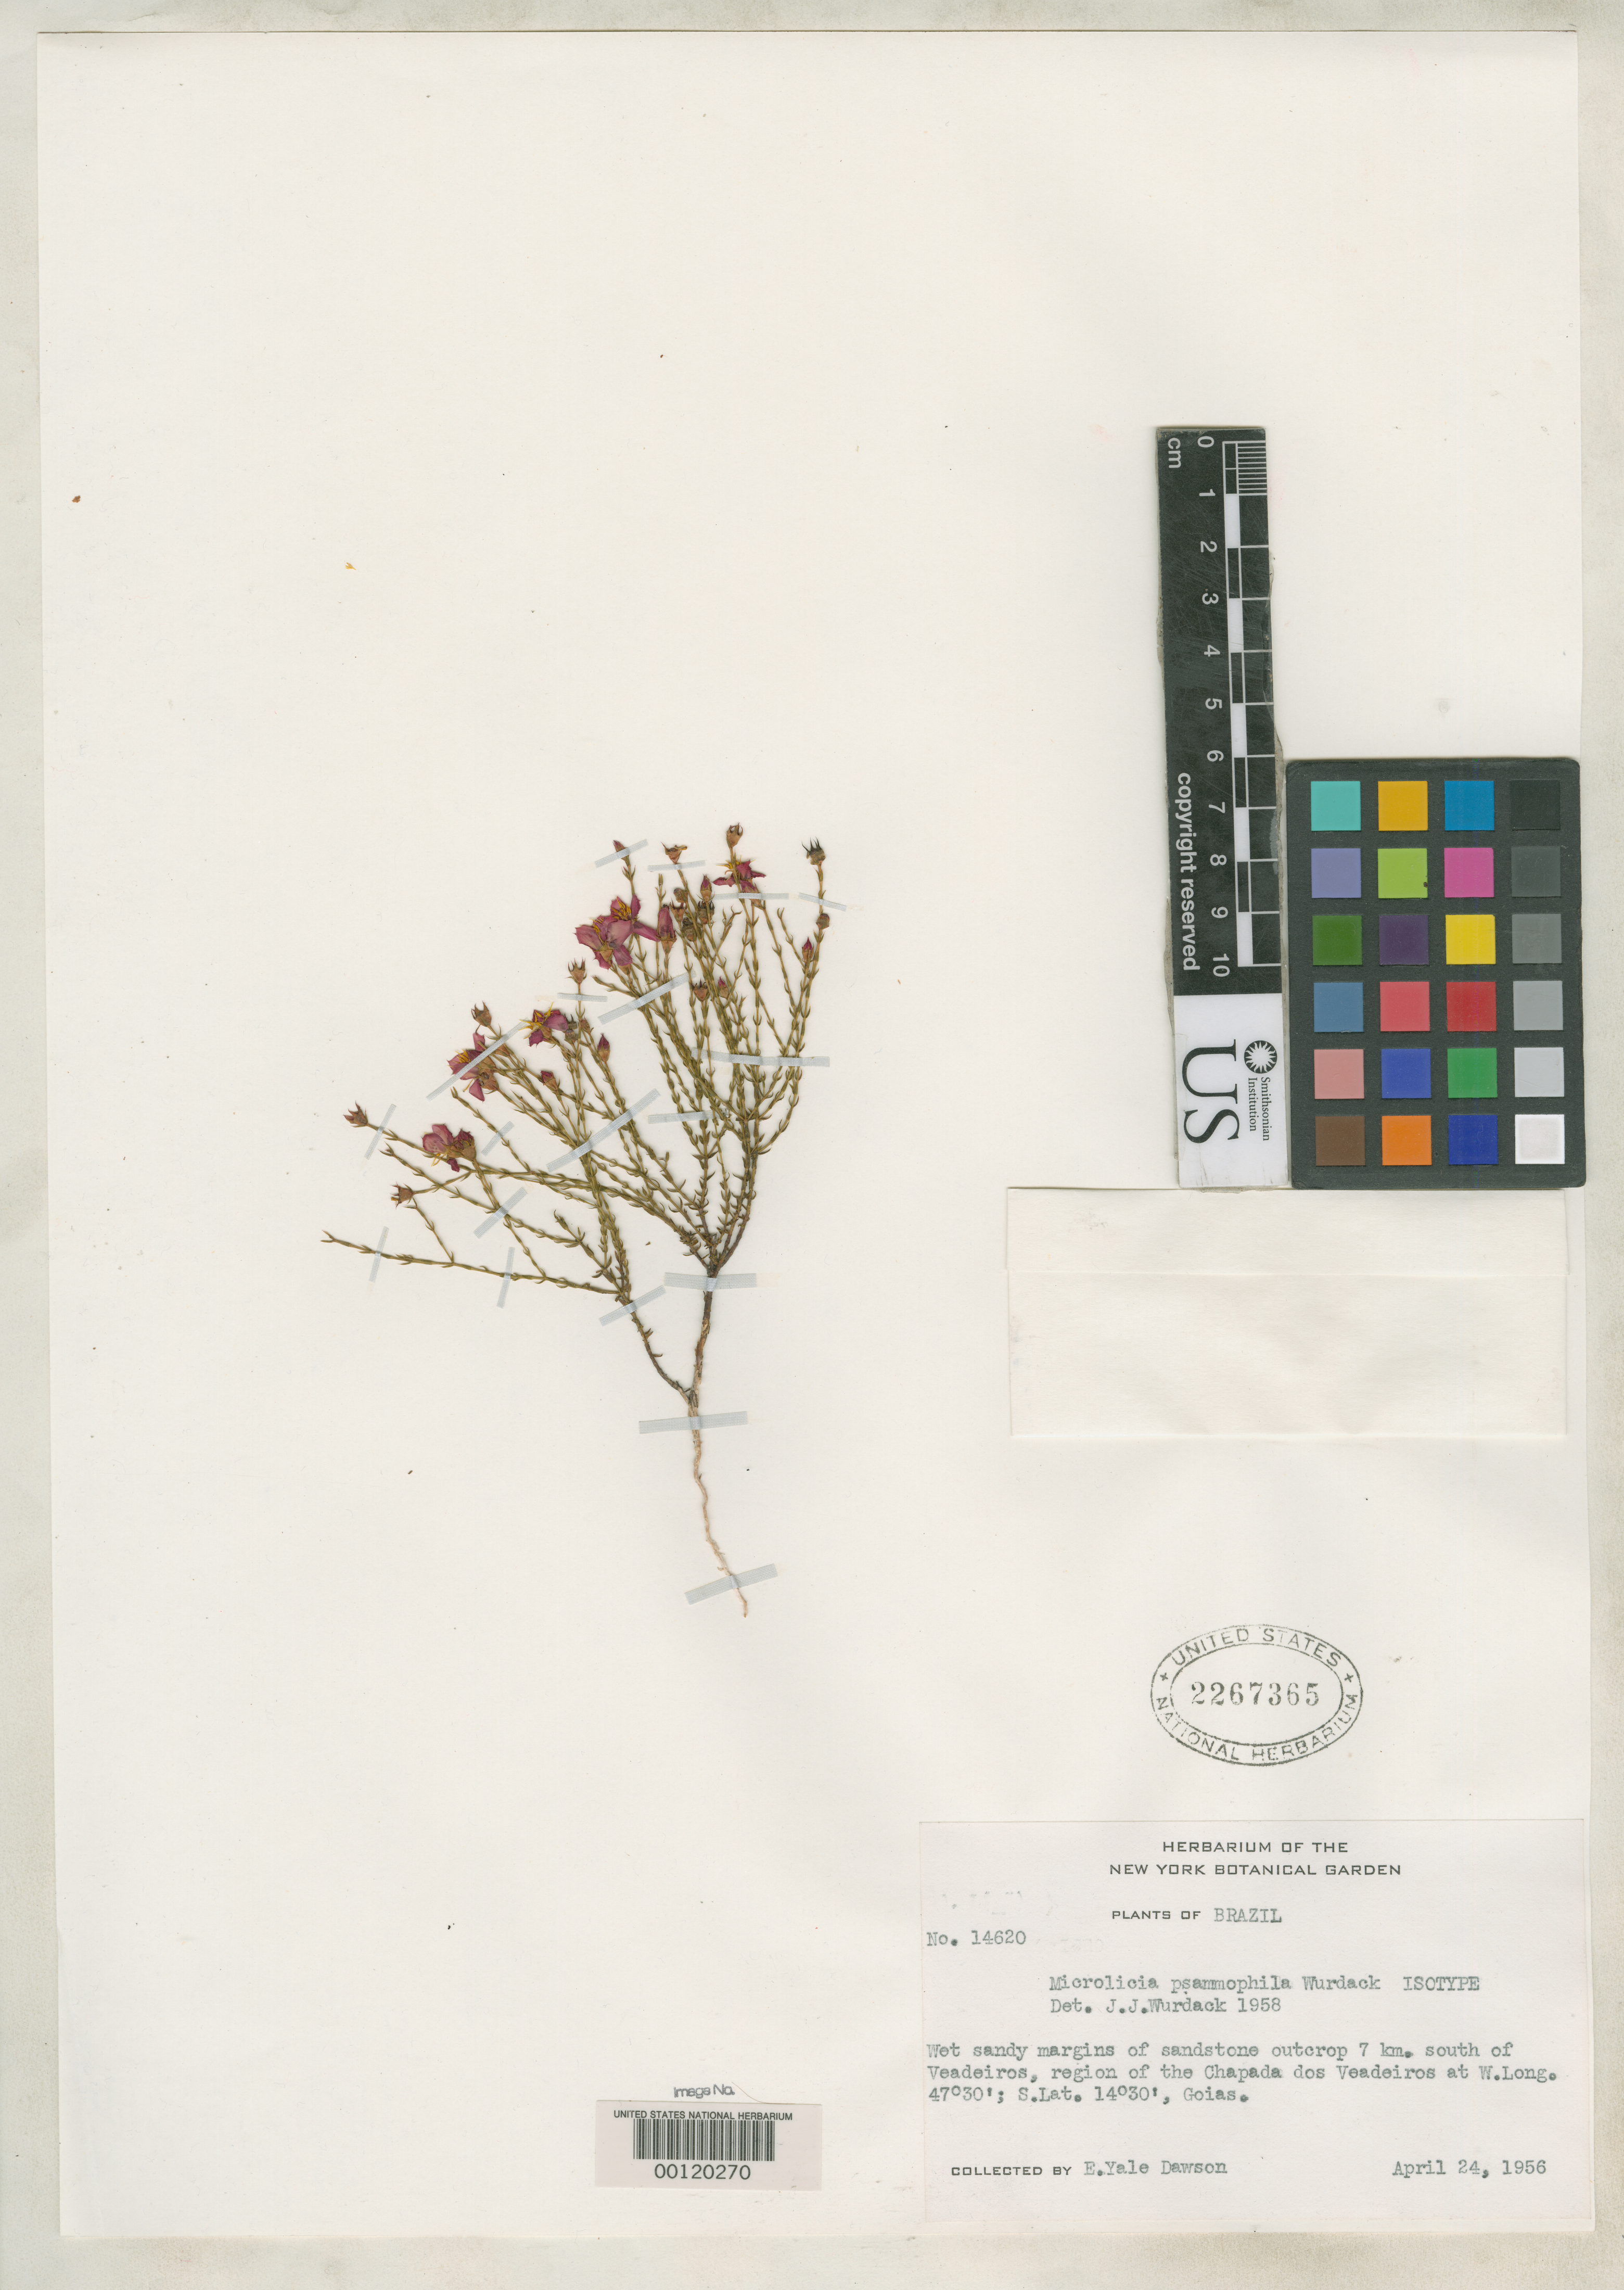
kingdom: Plantae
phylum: Tracheophyta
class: Magnoliopsida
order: Myrtales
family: Melastomataceae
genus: Microlicia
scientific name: Microlicia psammophila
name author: Wurdack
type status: Isotype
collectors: E. Y. Dawson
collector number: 14620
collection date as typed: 24 Apr 1956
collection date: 1956-04-24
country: Brazil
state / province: Goiás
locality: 7 km. S of Veadeiros.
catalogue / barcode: US 2267365